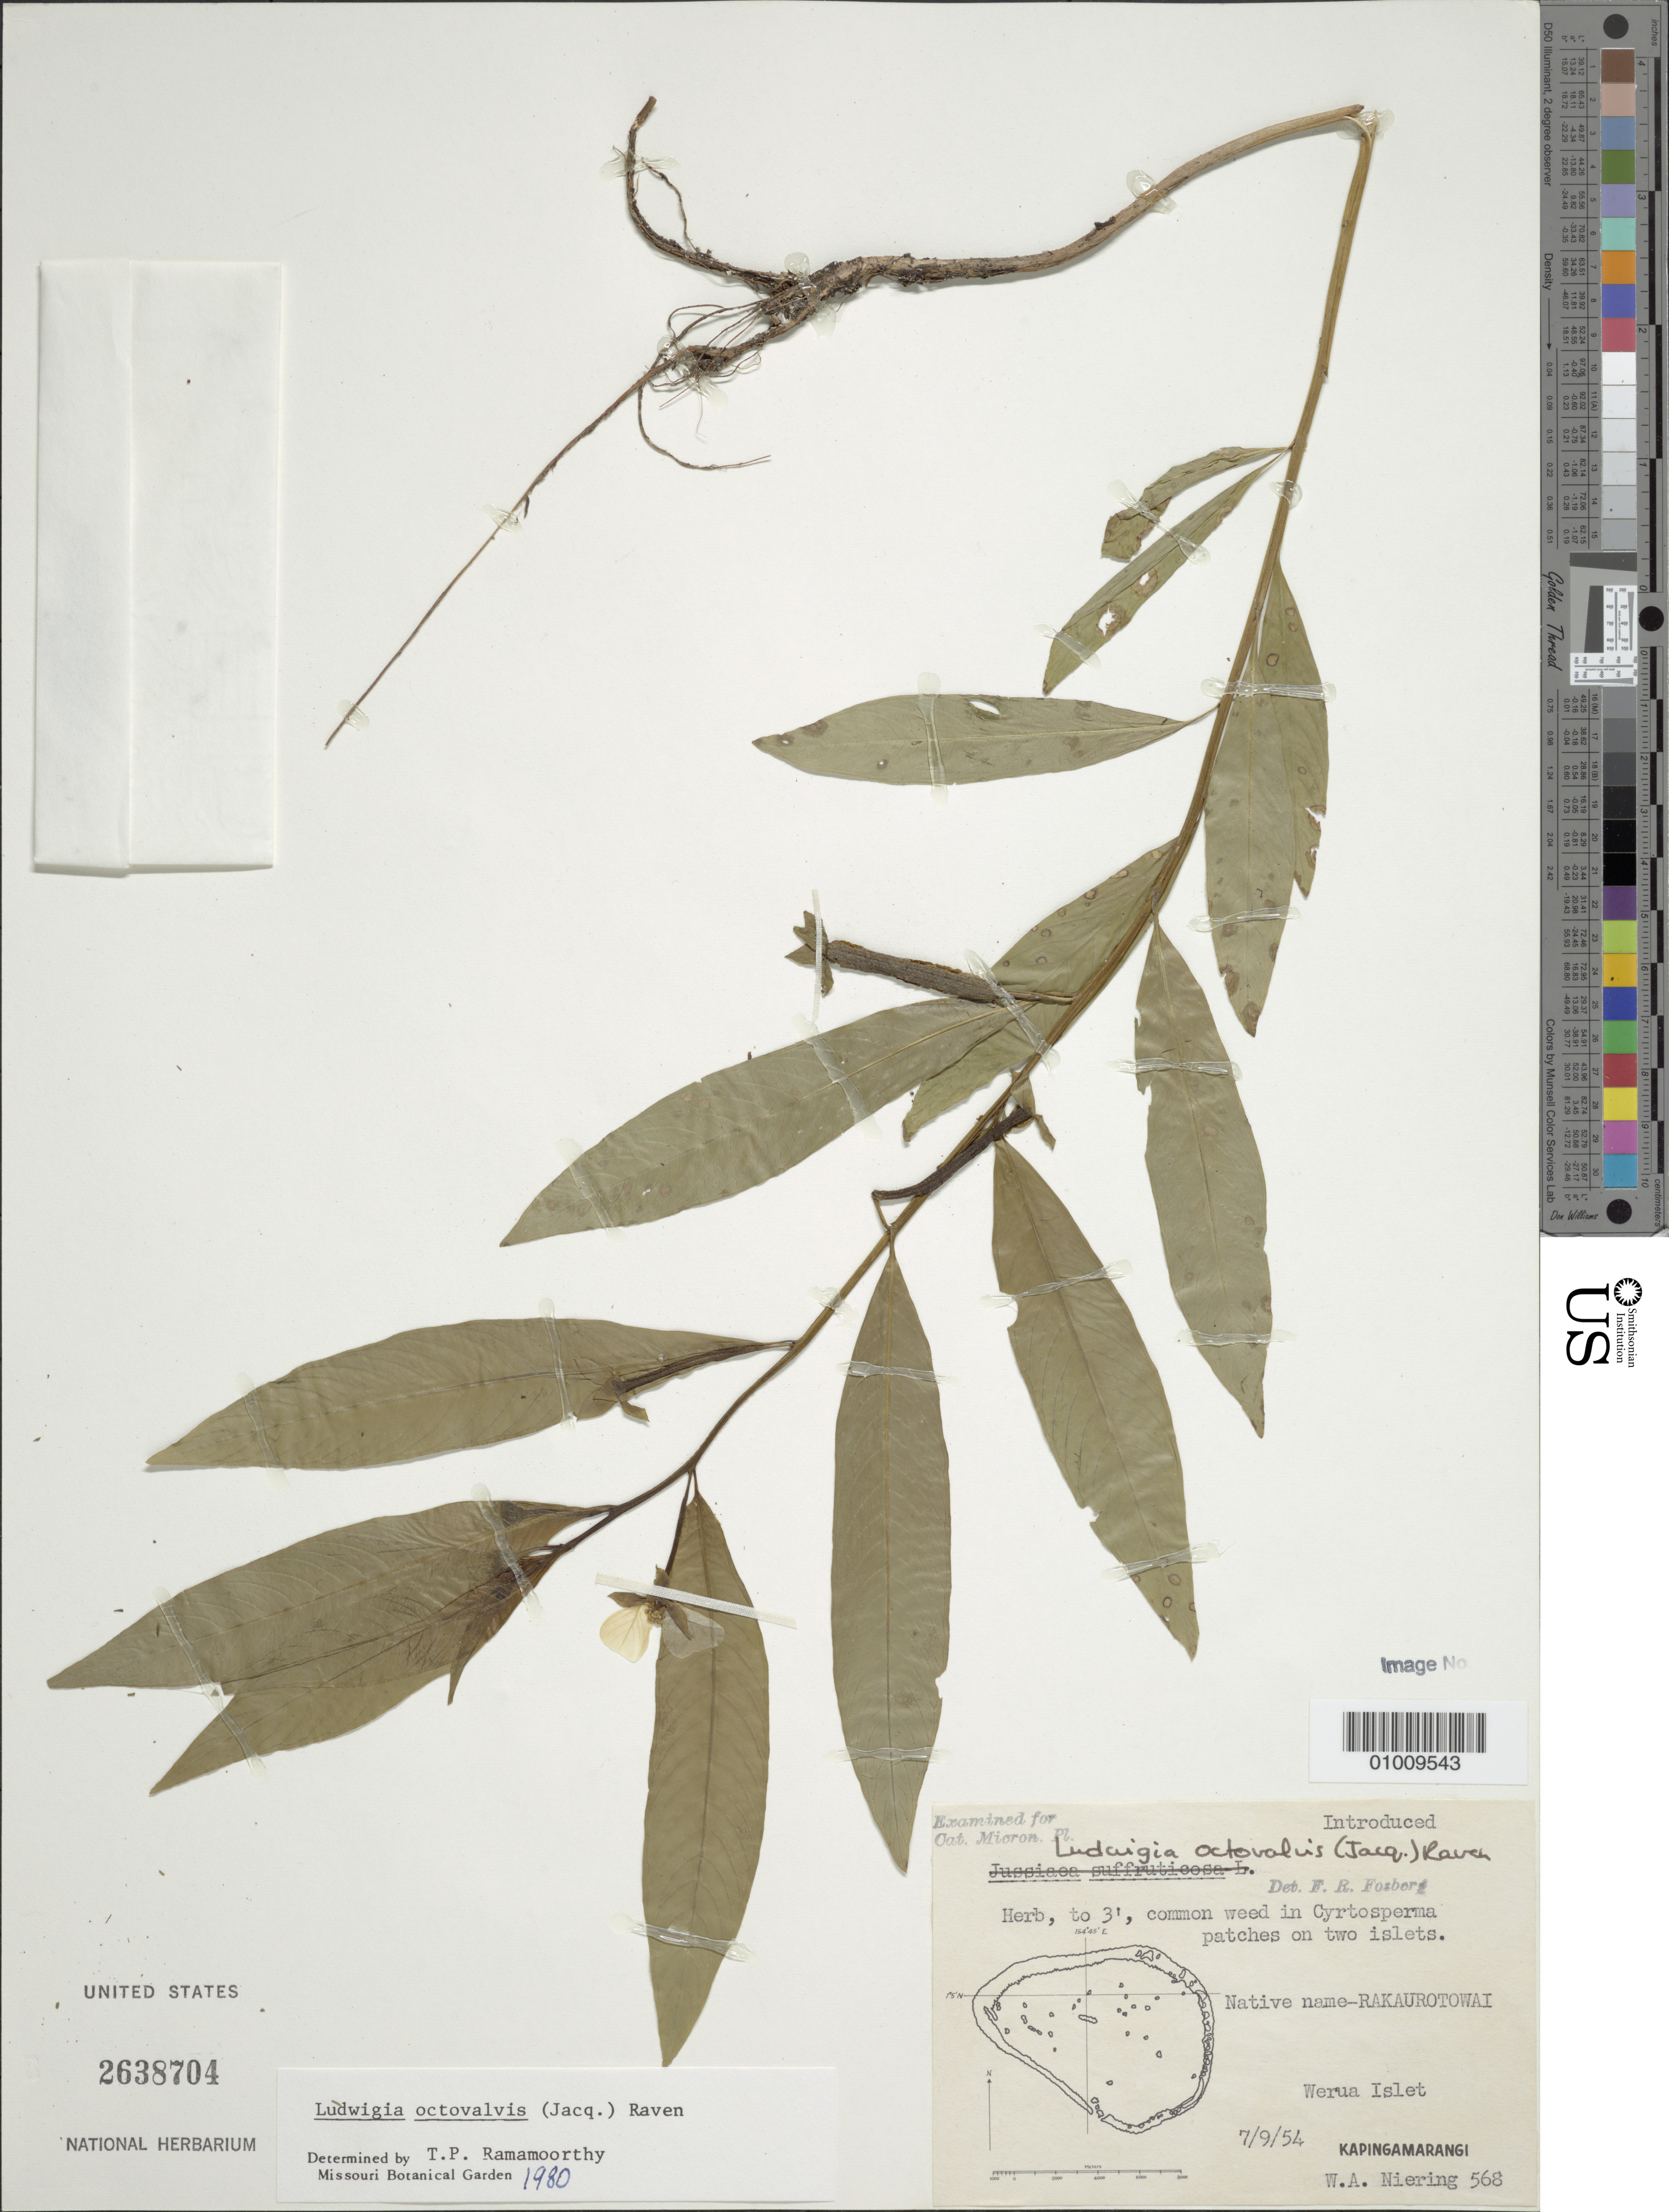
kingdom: Plantae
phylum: Tracheophyta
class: Magnoliopsida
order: Myrtales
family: Onagraceae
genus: Ludwigia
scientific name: Ludwigia octovalvis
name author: (Jacq.) P.H. Raven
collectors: W. Niering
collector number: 568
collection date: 1954-07-09 or 1954-09-07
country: Micronesia, Federated States of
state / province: Pohnpei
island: Kapingamarangi Atoll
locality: Werua Islet, Kapingamarangi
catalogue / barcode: US 2638704-2